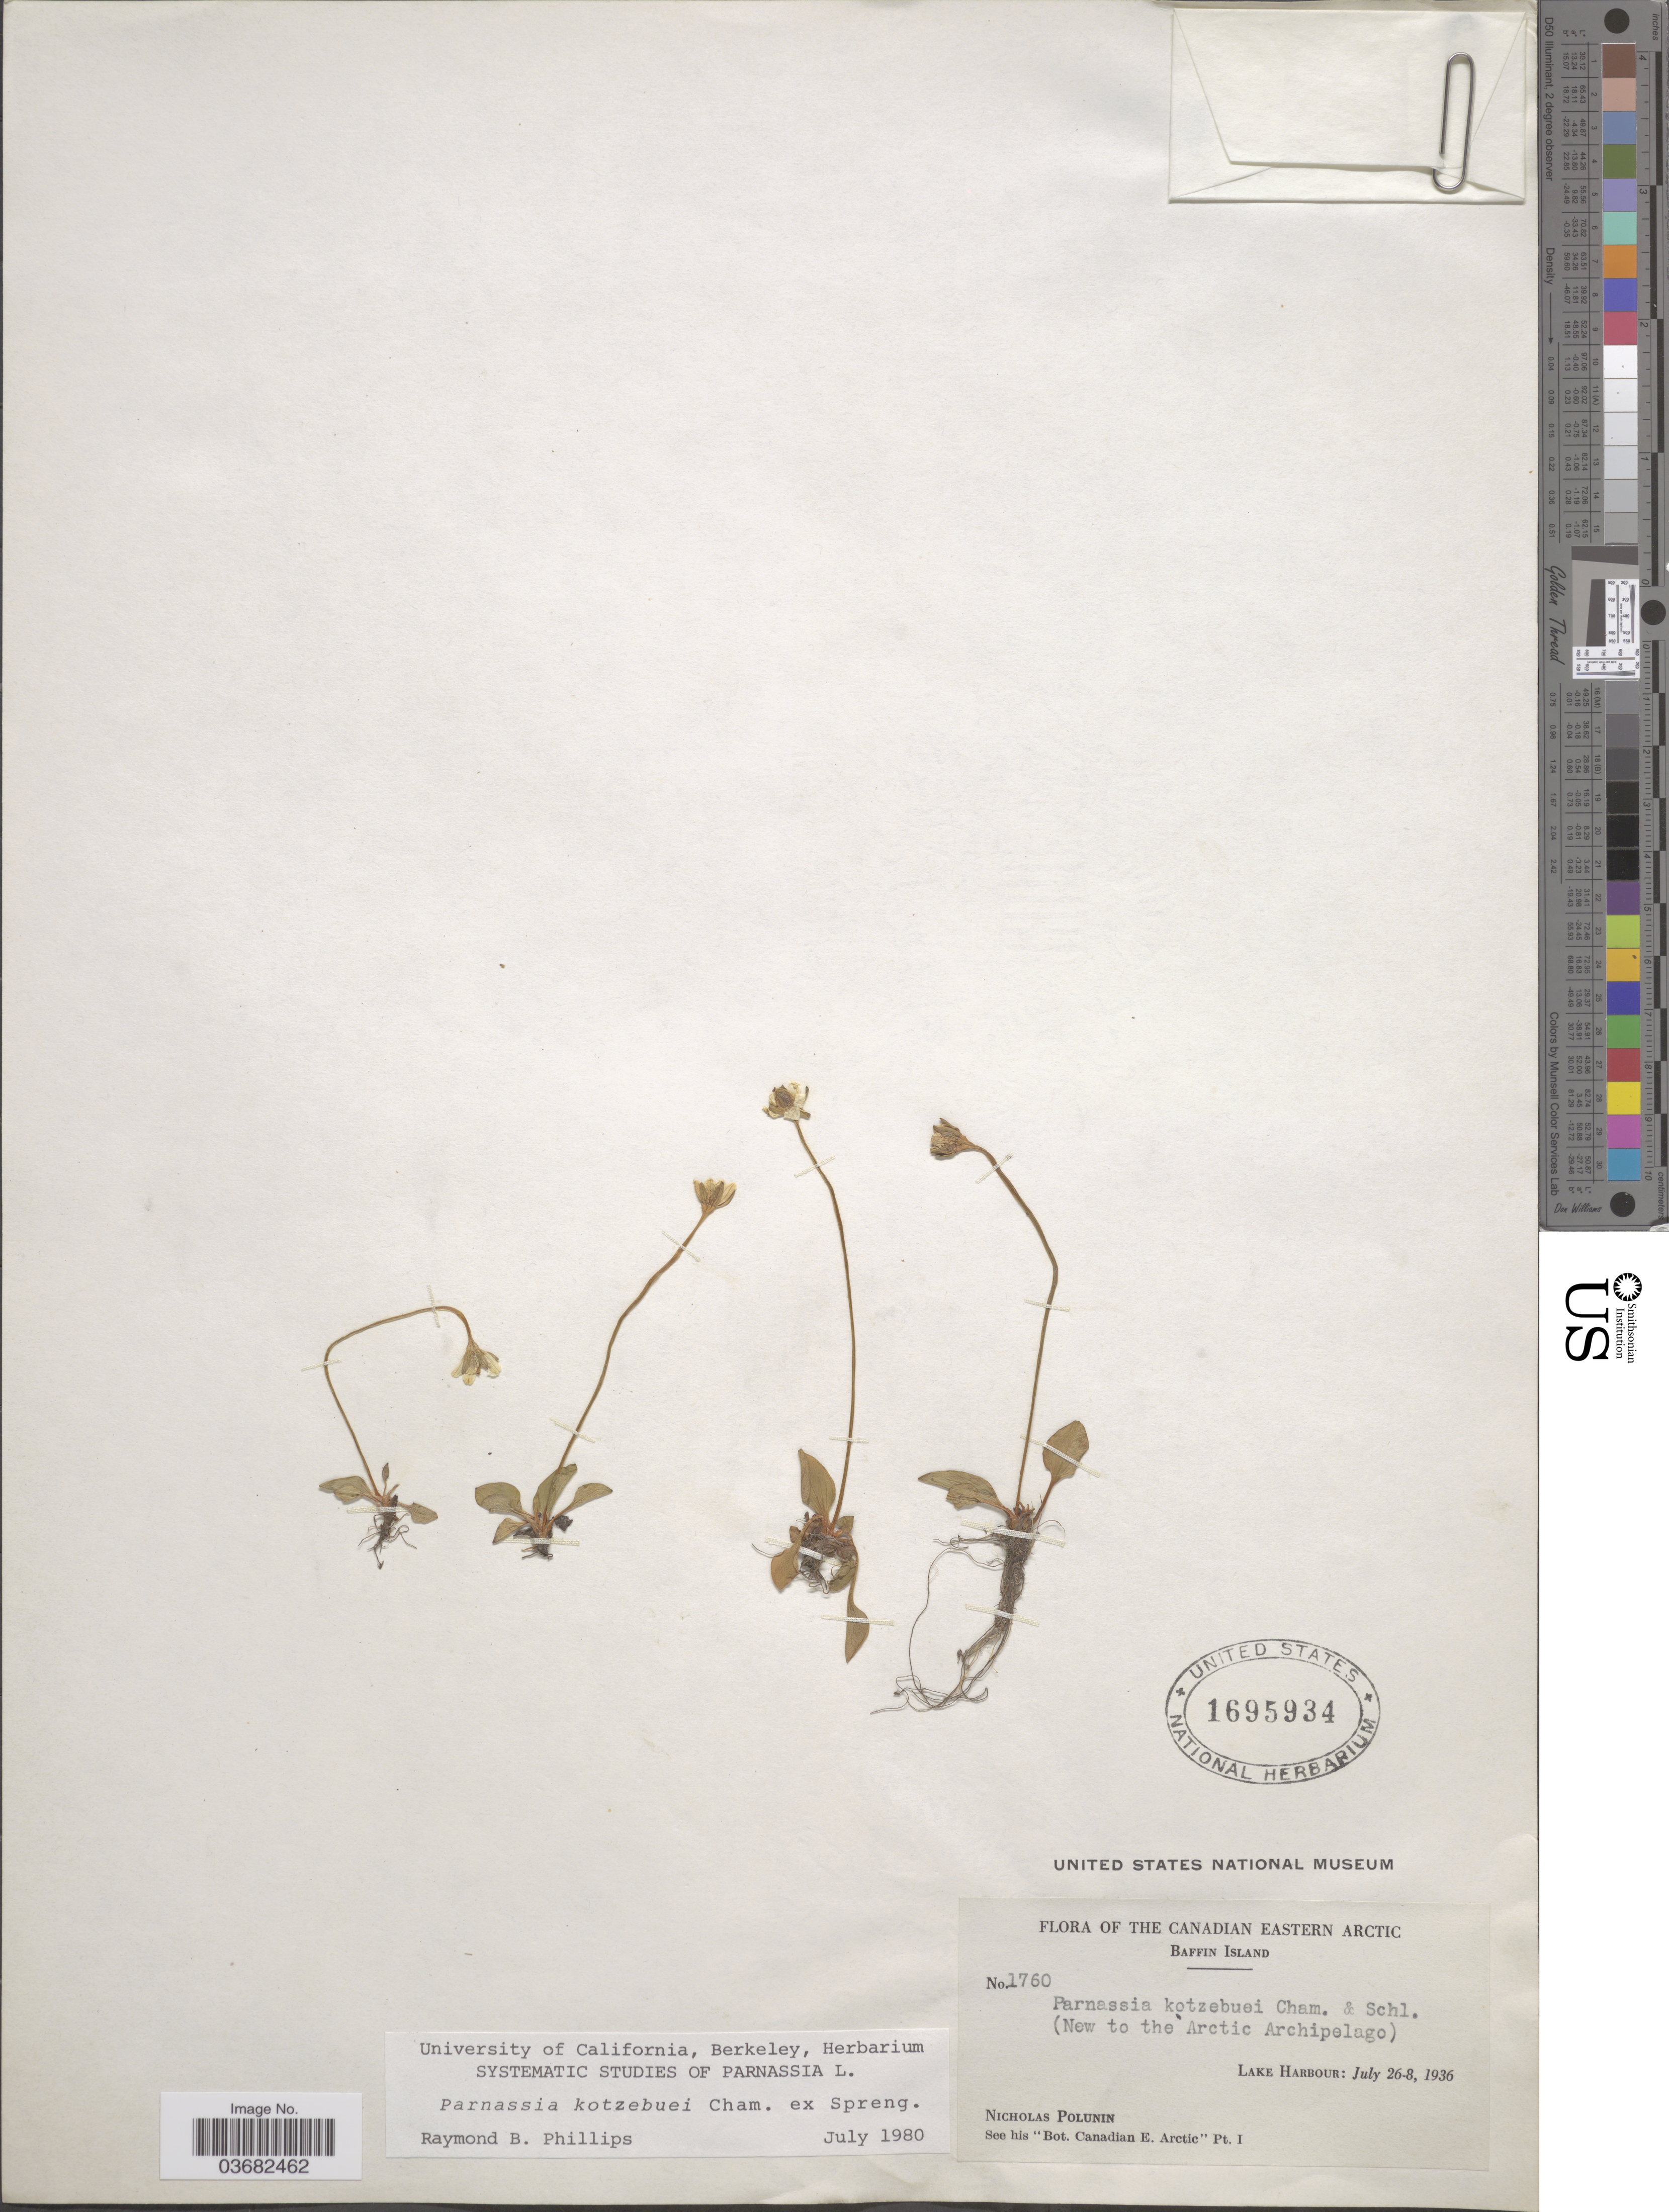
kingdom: Plantae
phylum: Tracheophyta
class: Magnoliopsida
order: Celastrales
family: Parnassiaceae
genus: Parnassia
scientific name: Parnassia kotzebuei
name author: Cham. ex Spreng.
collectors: N. V. Polunin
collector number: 1760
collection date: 1936-07-26/1936-07-28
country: Canada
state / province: Nunavut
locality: Canadian Eastern Arctic. Baffin Island. (New to the Arctic Archipelago). Lake Harbour.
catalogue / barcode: US 1695934